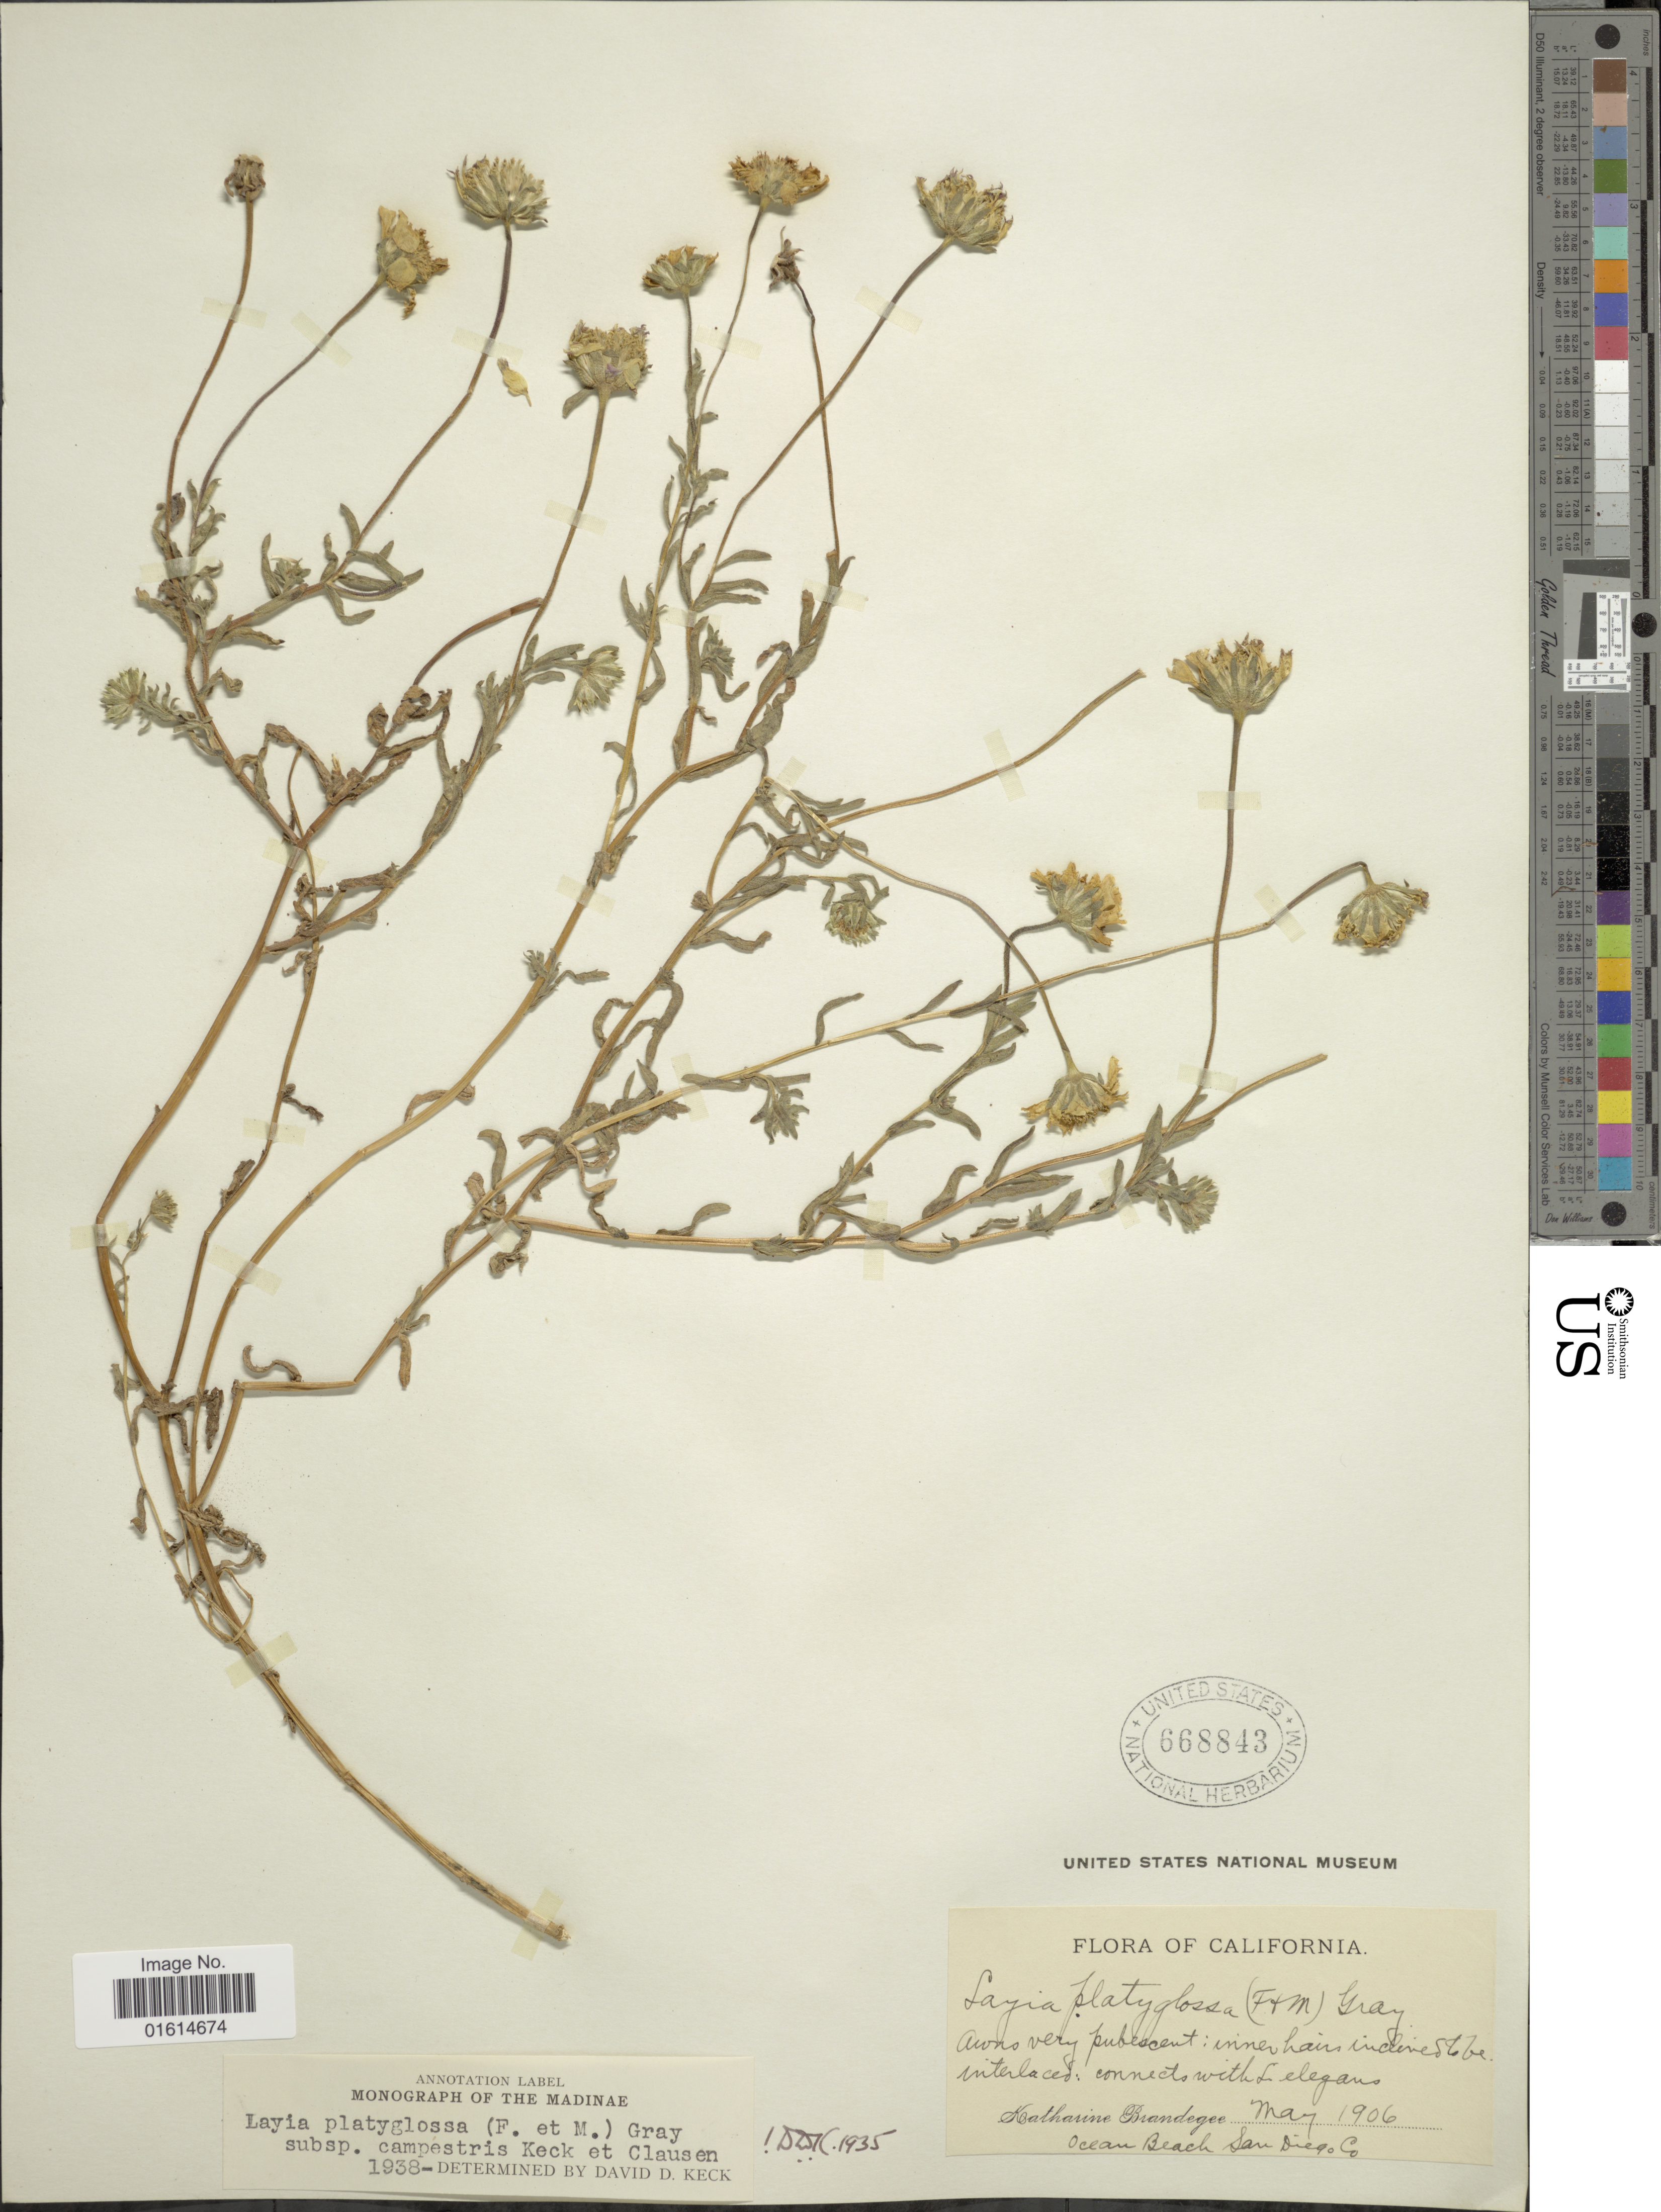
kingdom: Plantae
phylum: Tracheophyta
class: Magnoliopsida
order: Asterales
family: Asteraceae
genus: Layia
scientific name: Layia platyglossa subsp. campestris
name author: D.D. Keck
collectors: M. K. Brandegee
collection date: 1906-05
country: United States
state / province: California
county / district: San Diego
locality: Ocean Beach, San Diego Co.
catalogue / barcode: US 668843